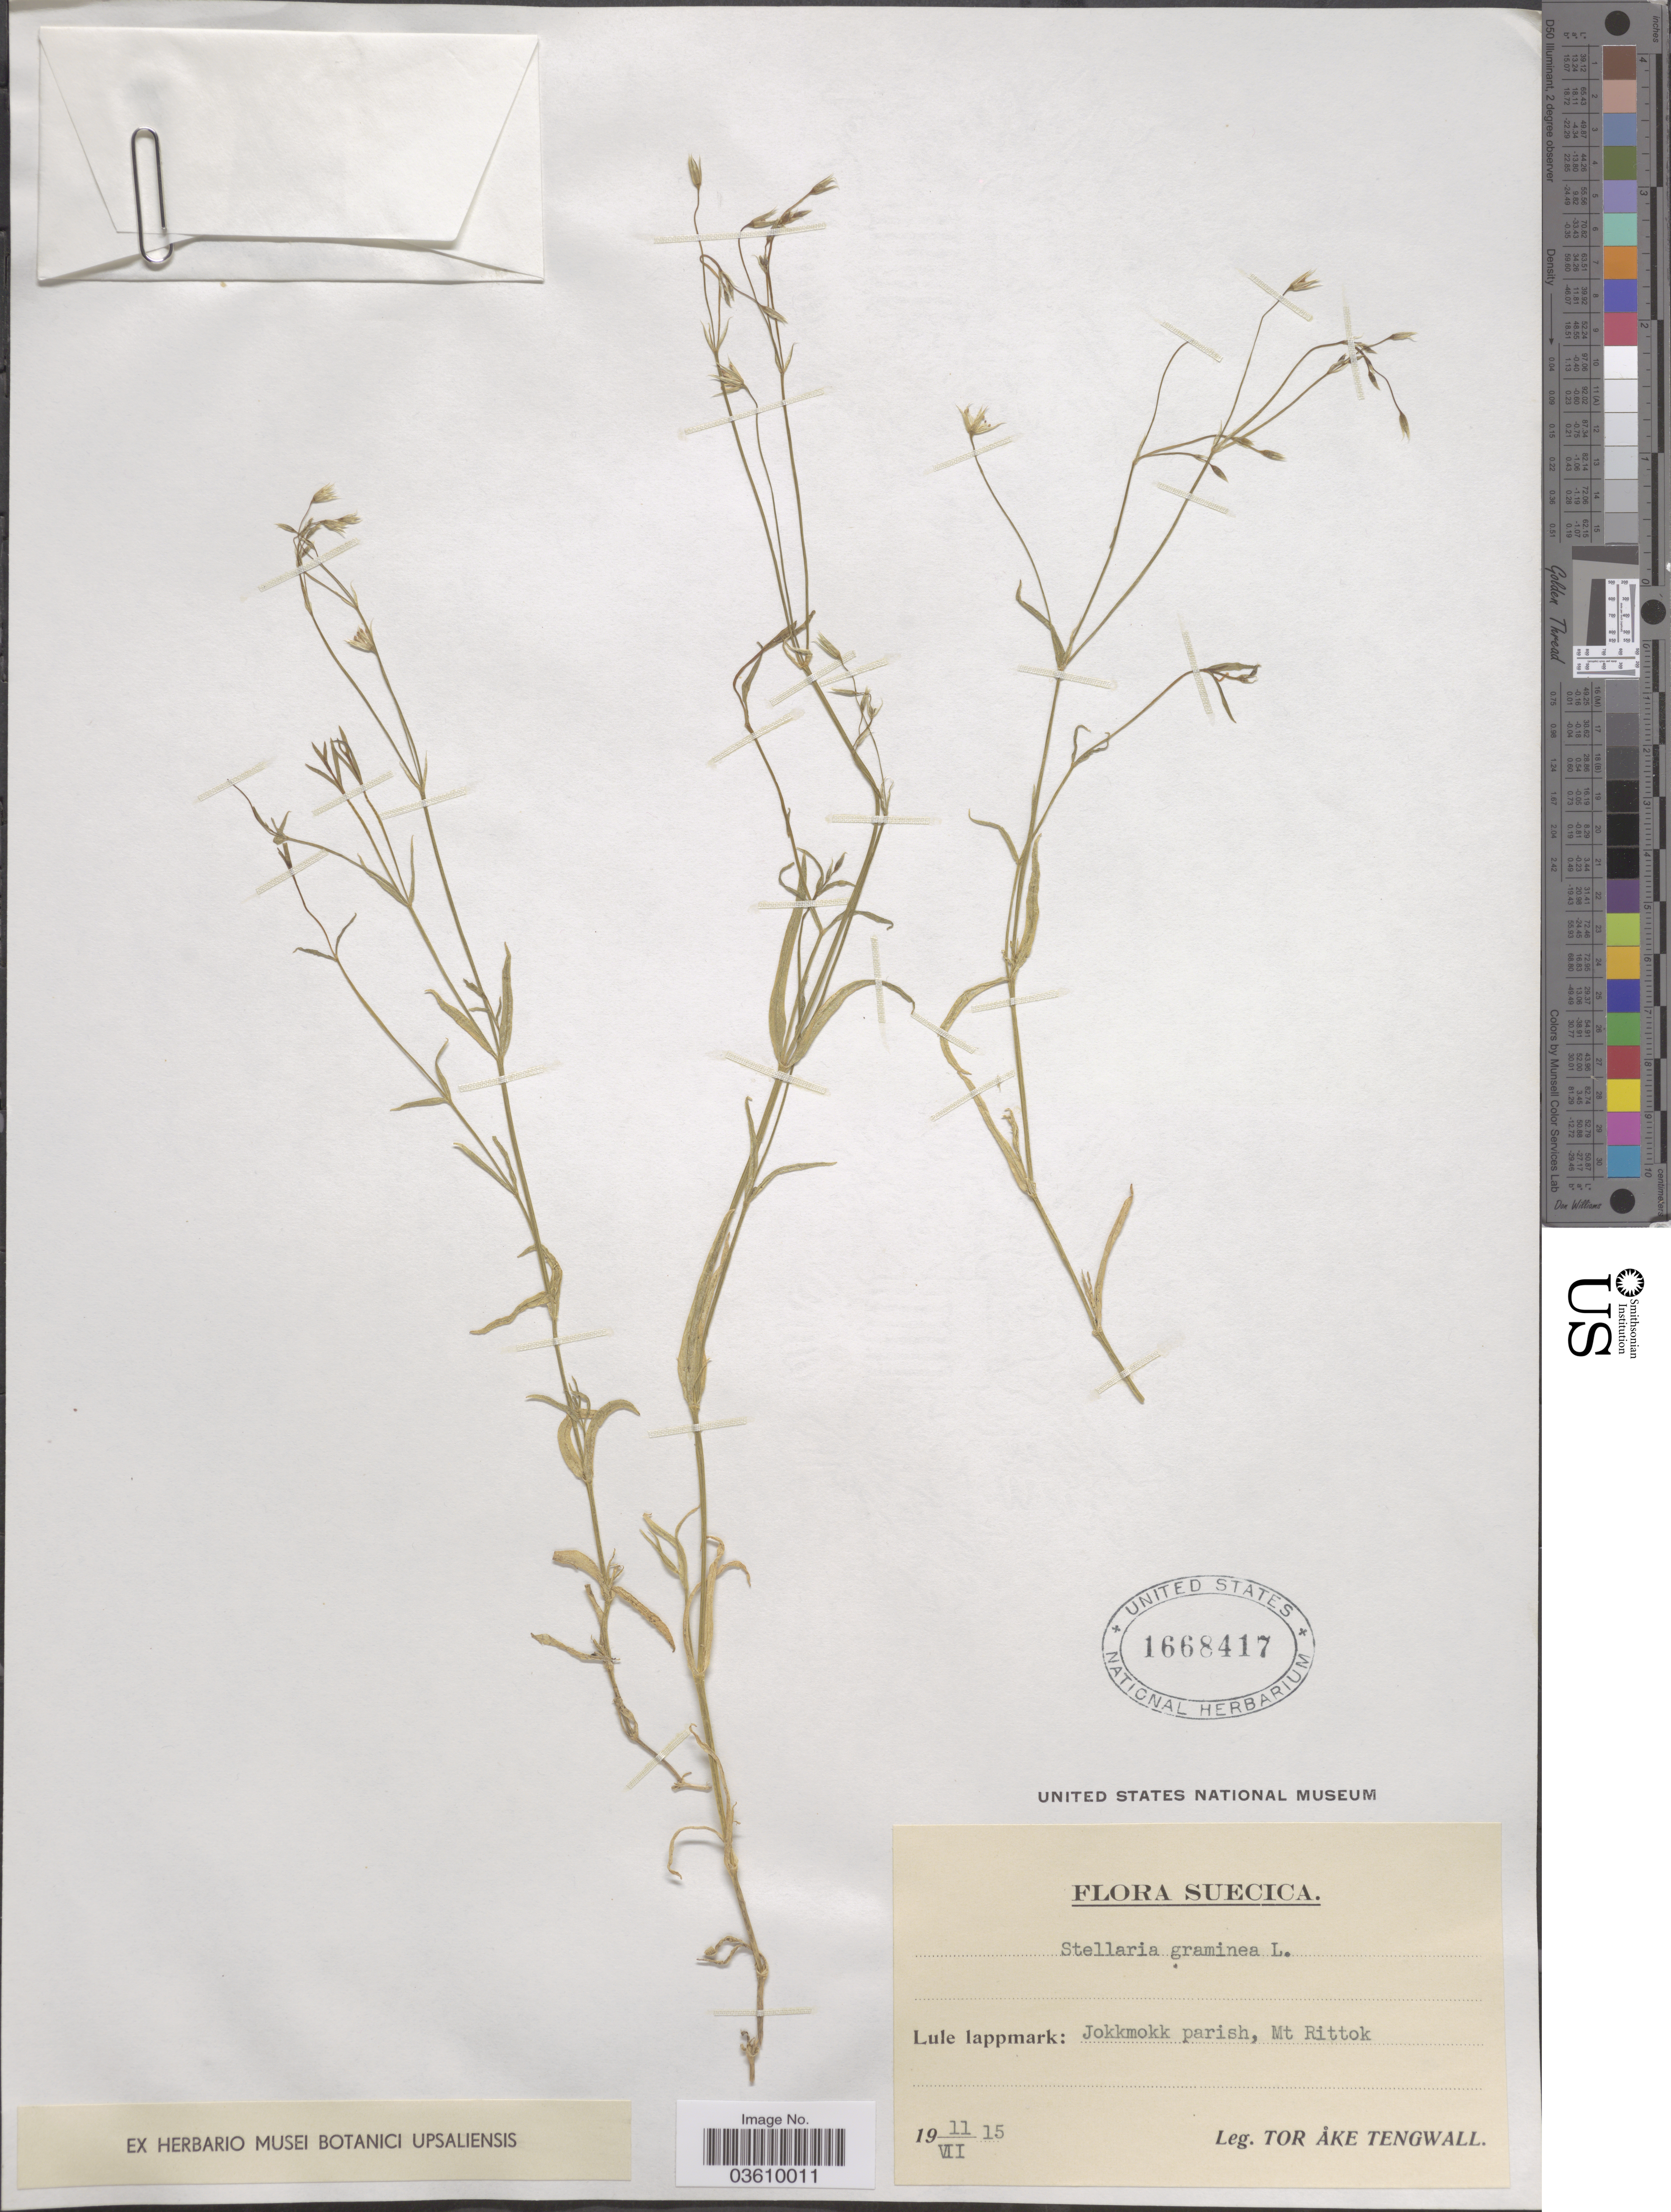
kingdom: Plantae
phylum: Tracheophyta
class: Magnoliopsida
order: Caryophyllales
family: Caryophyllaceae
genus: Stellaria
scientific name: Stellaria graminea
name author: L.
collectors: T. Tengwall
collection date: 1915-07-11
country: Sweden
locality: Suecica. Lule lappmark: Jokkmokk parish, Mt Rittok.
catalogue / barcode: US 1668417